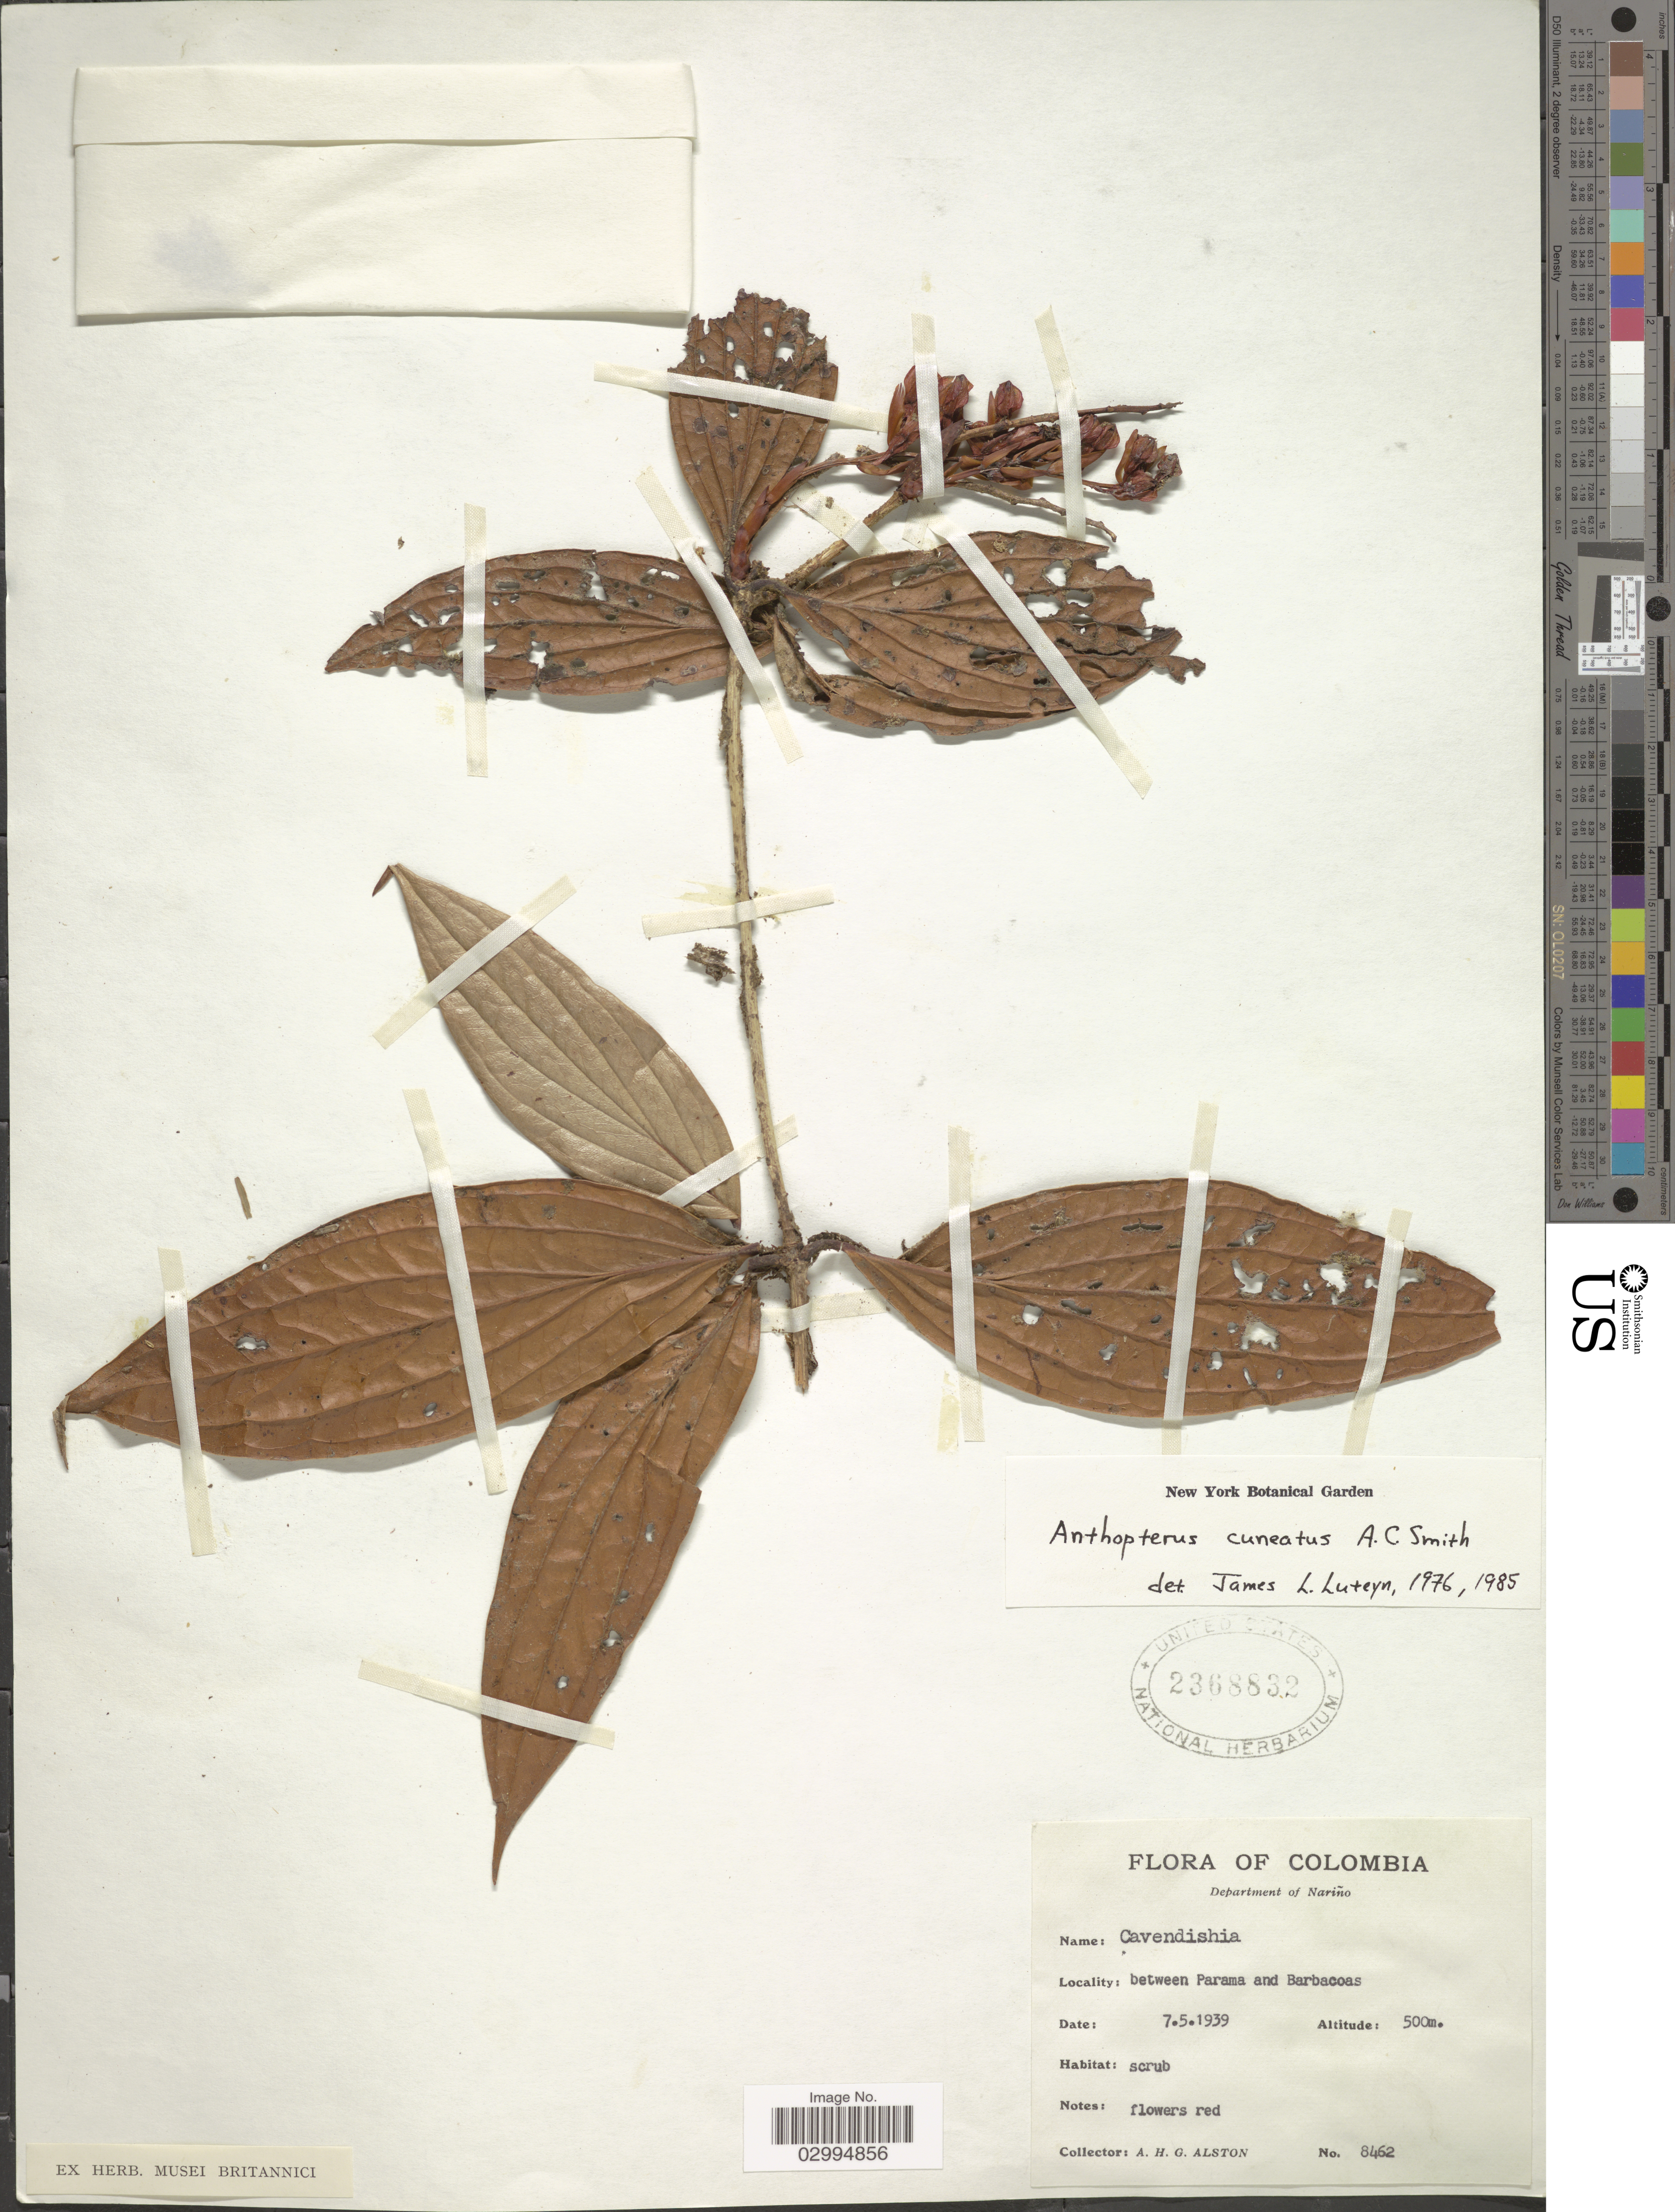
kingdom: Plantae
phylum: Tracheophyta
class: Magnoliopsida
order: Ericales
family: Ericaceae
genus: Anthopterus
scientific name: Anthopterus cuneatus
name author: A.C. Sm.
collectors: A. H. Alston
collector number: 8462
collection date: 1939-05-07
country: Colombia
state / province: Nariño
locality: Department of Nariño. Between Parama and Barbacoas.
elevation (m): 500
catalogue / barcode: US 2368832